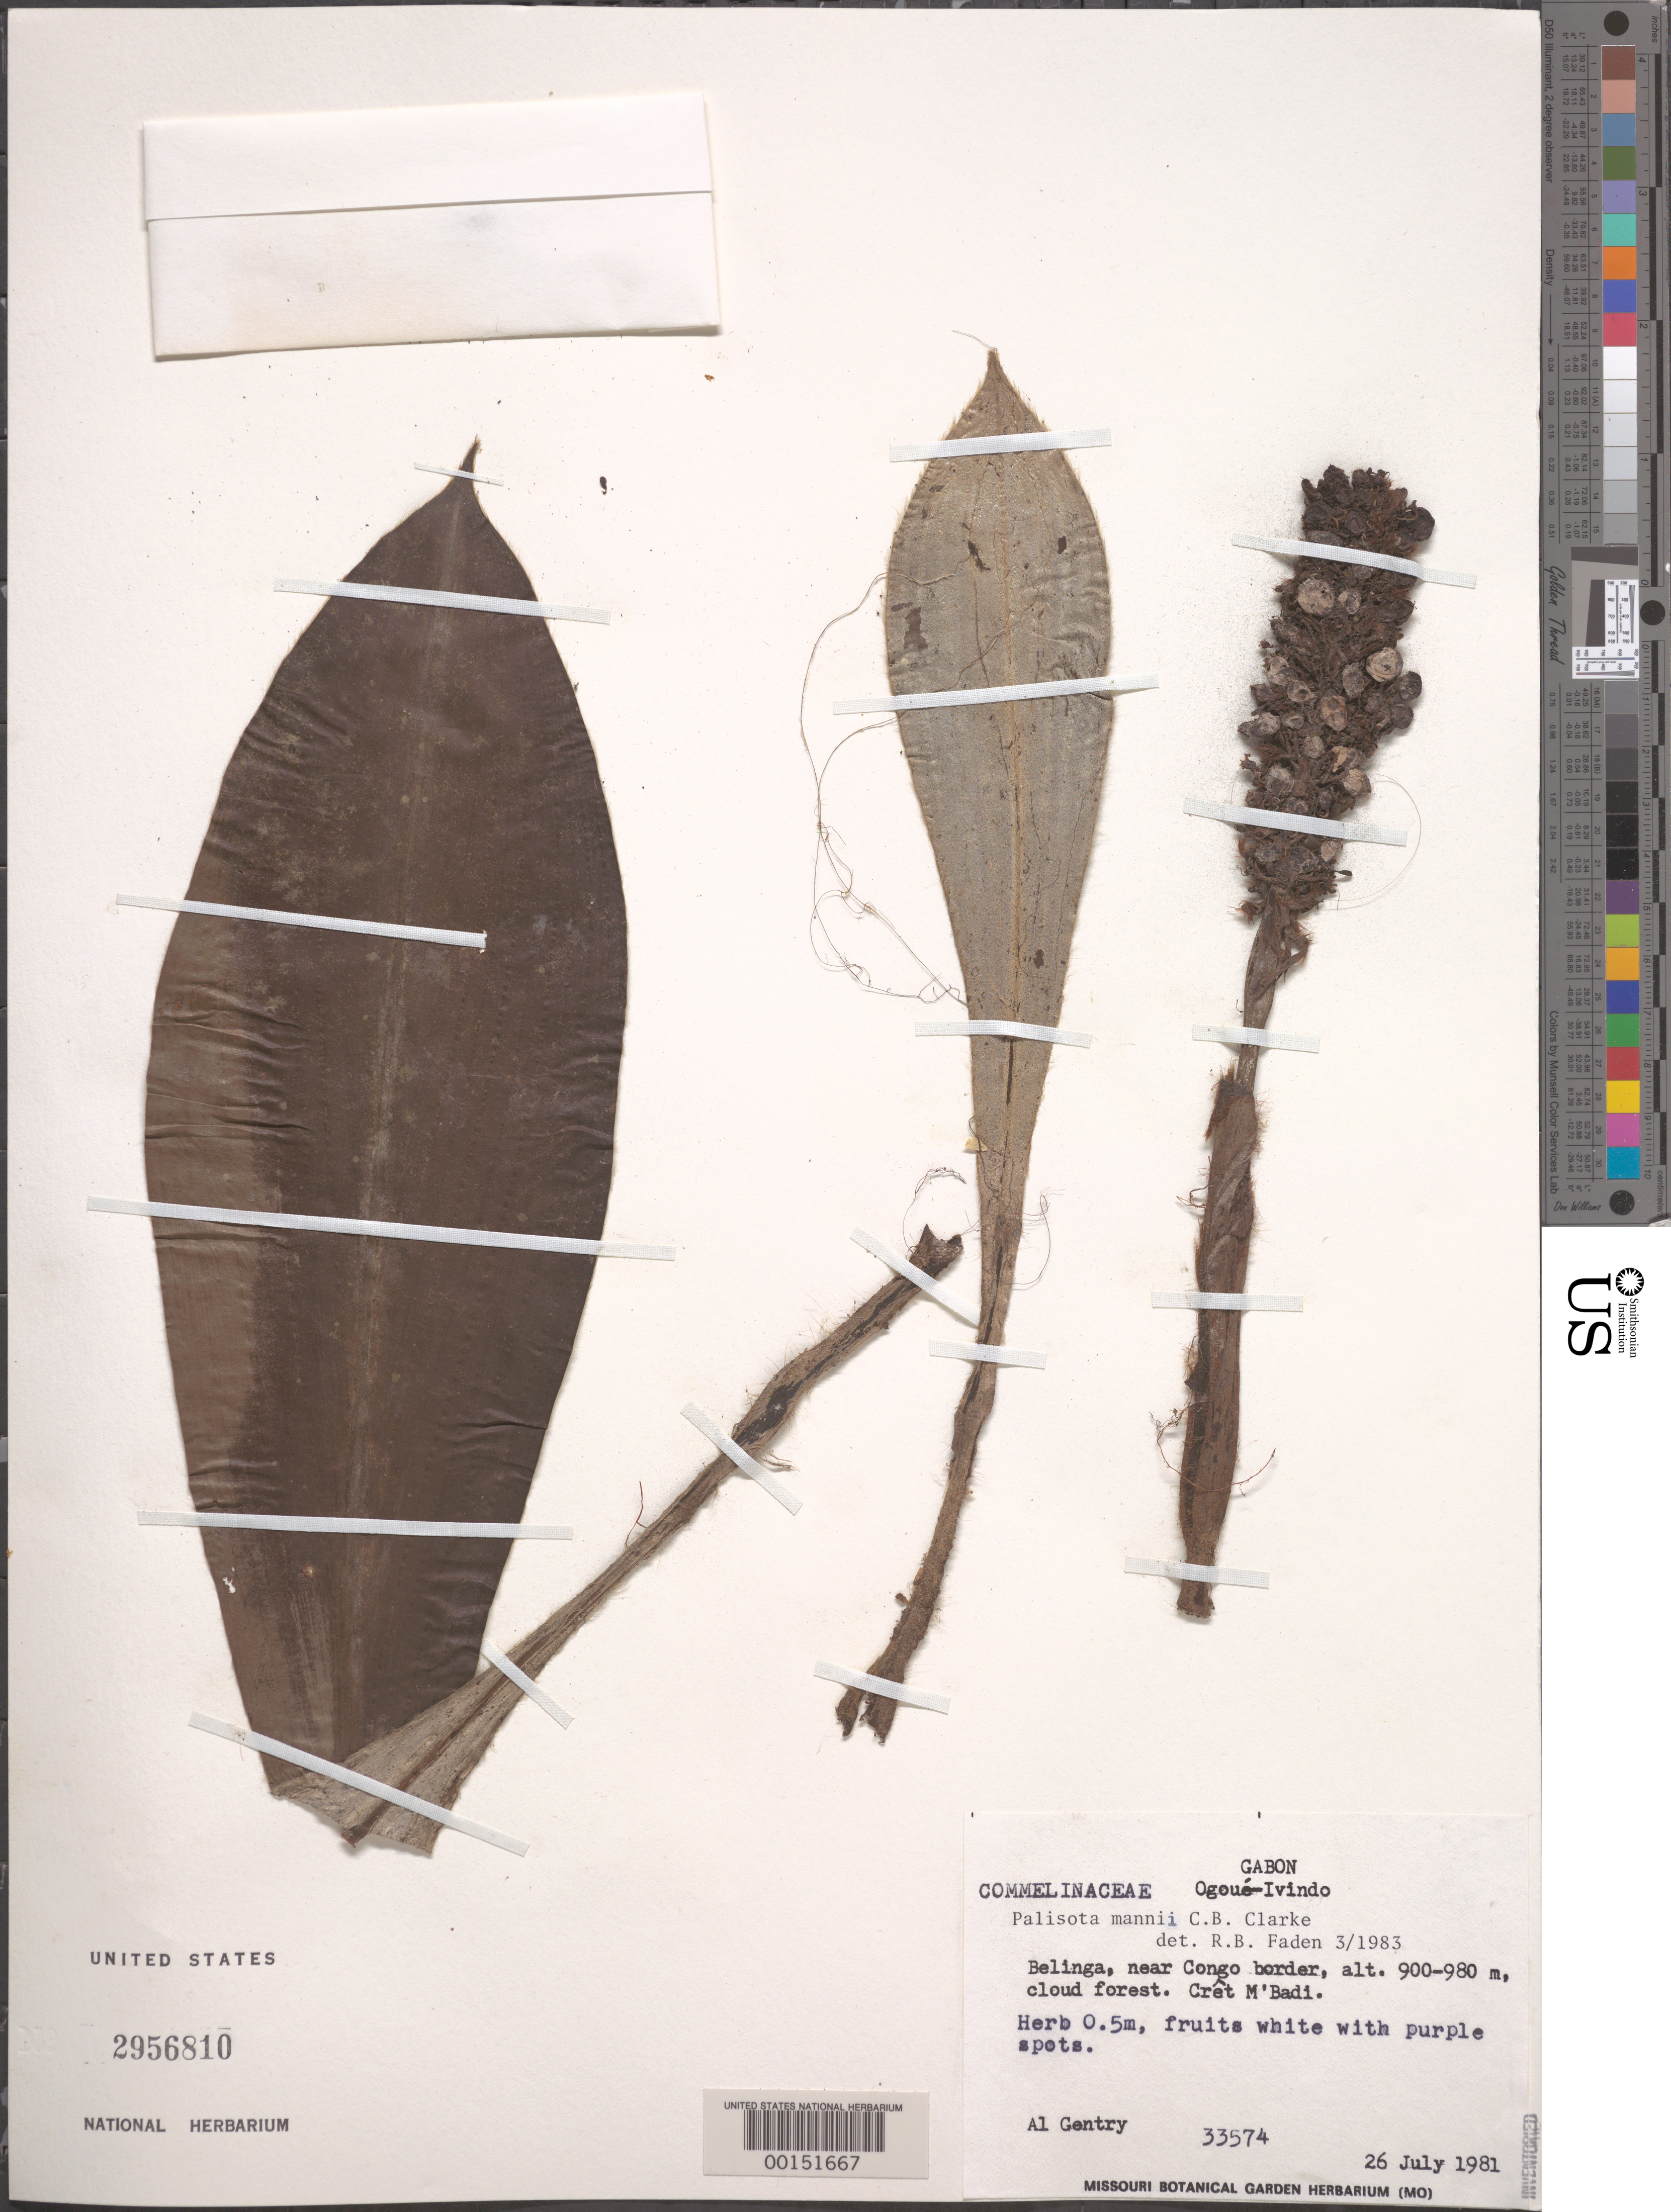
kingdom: Plantae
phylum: Tracheophyta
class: Liliopsida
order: Commelinales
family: Commelinaceae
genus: Palisota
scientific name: Palisota mannii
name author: C.B. Clarke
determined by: Faden, Robert B., (US), Smithsonian Institution - National Museum of Natural History (UNITED STATES)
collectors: A. H. Gentry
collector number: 33574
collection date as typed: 26 Jul 1981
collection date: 1981-07-26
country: Gabon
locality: Belinga near Congo border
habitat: Cloud forest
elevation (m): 900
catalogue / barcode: US 2956810